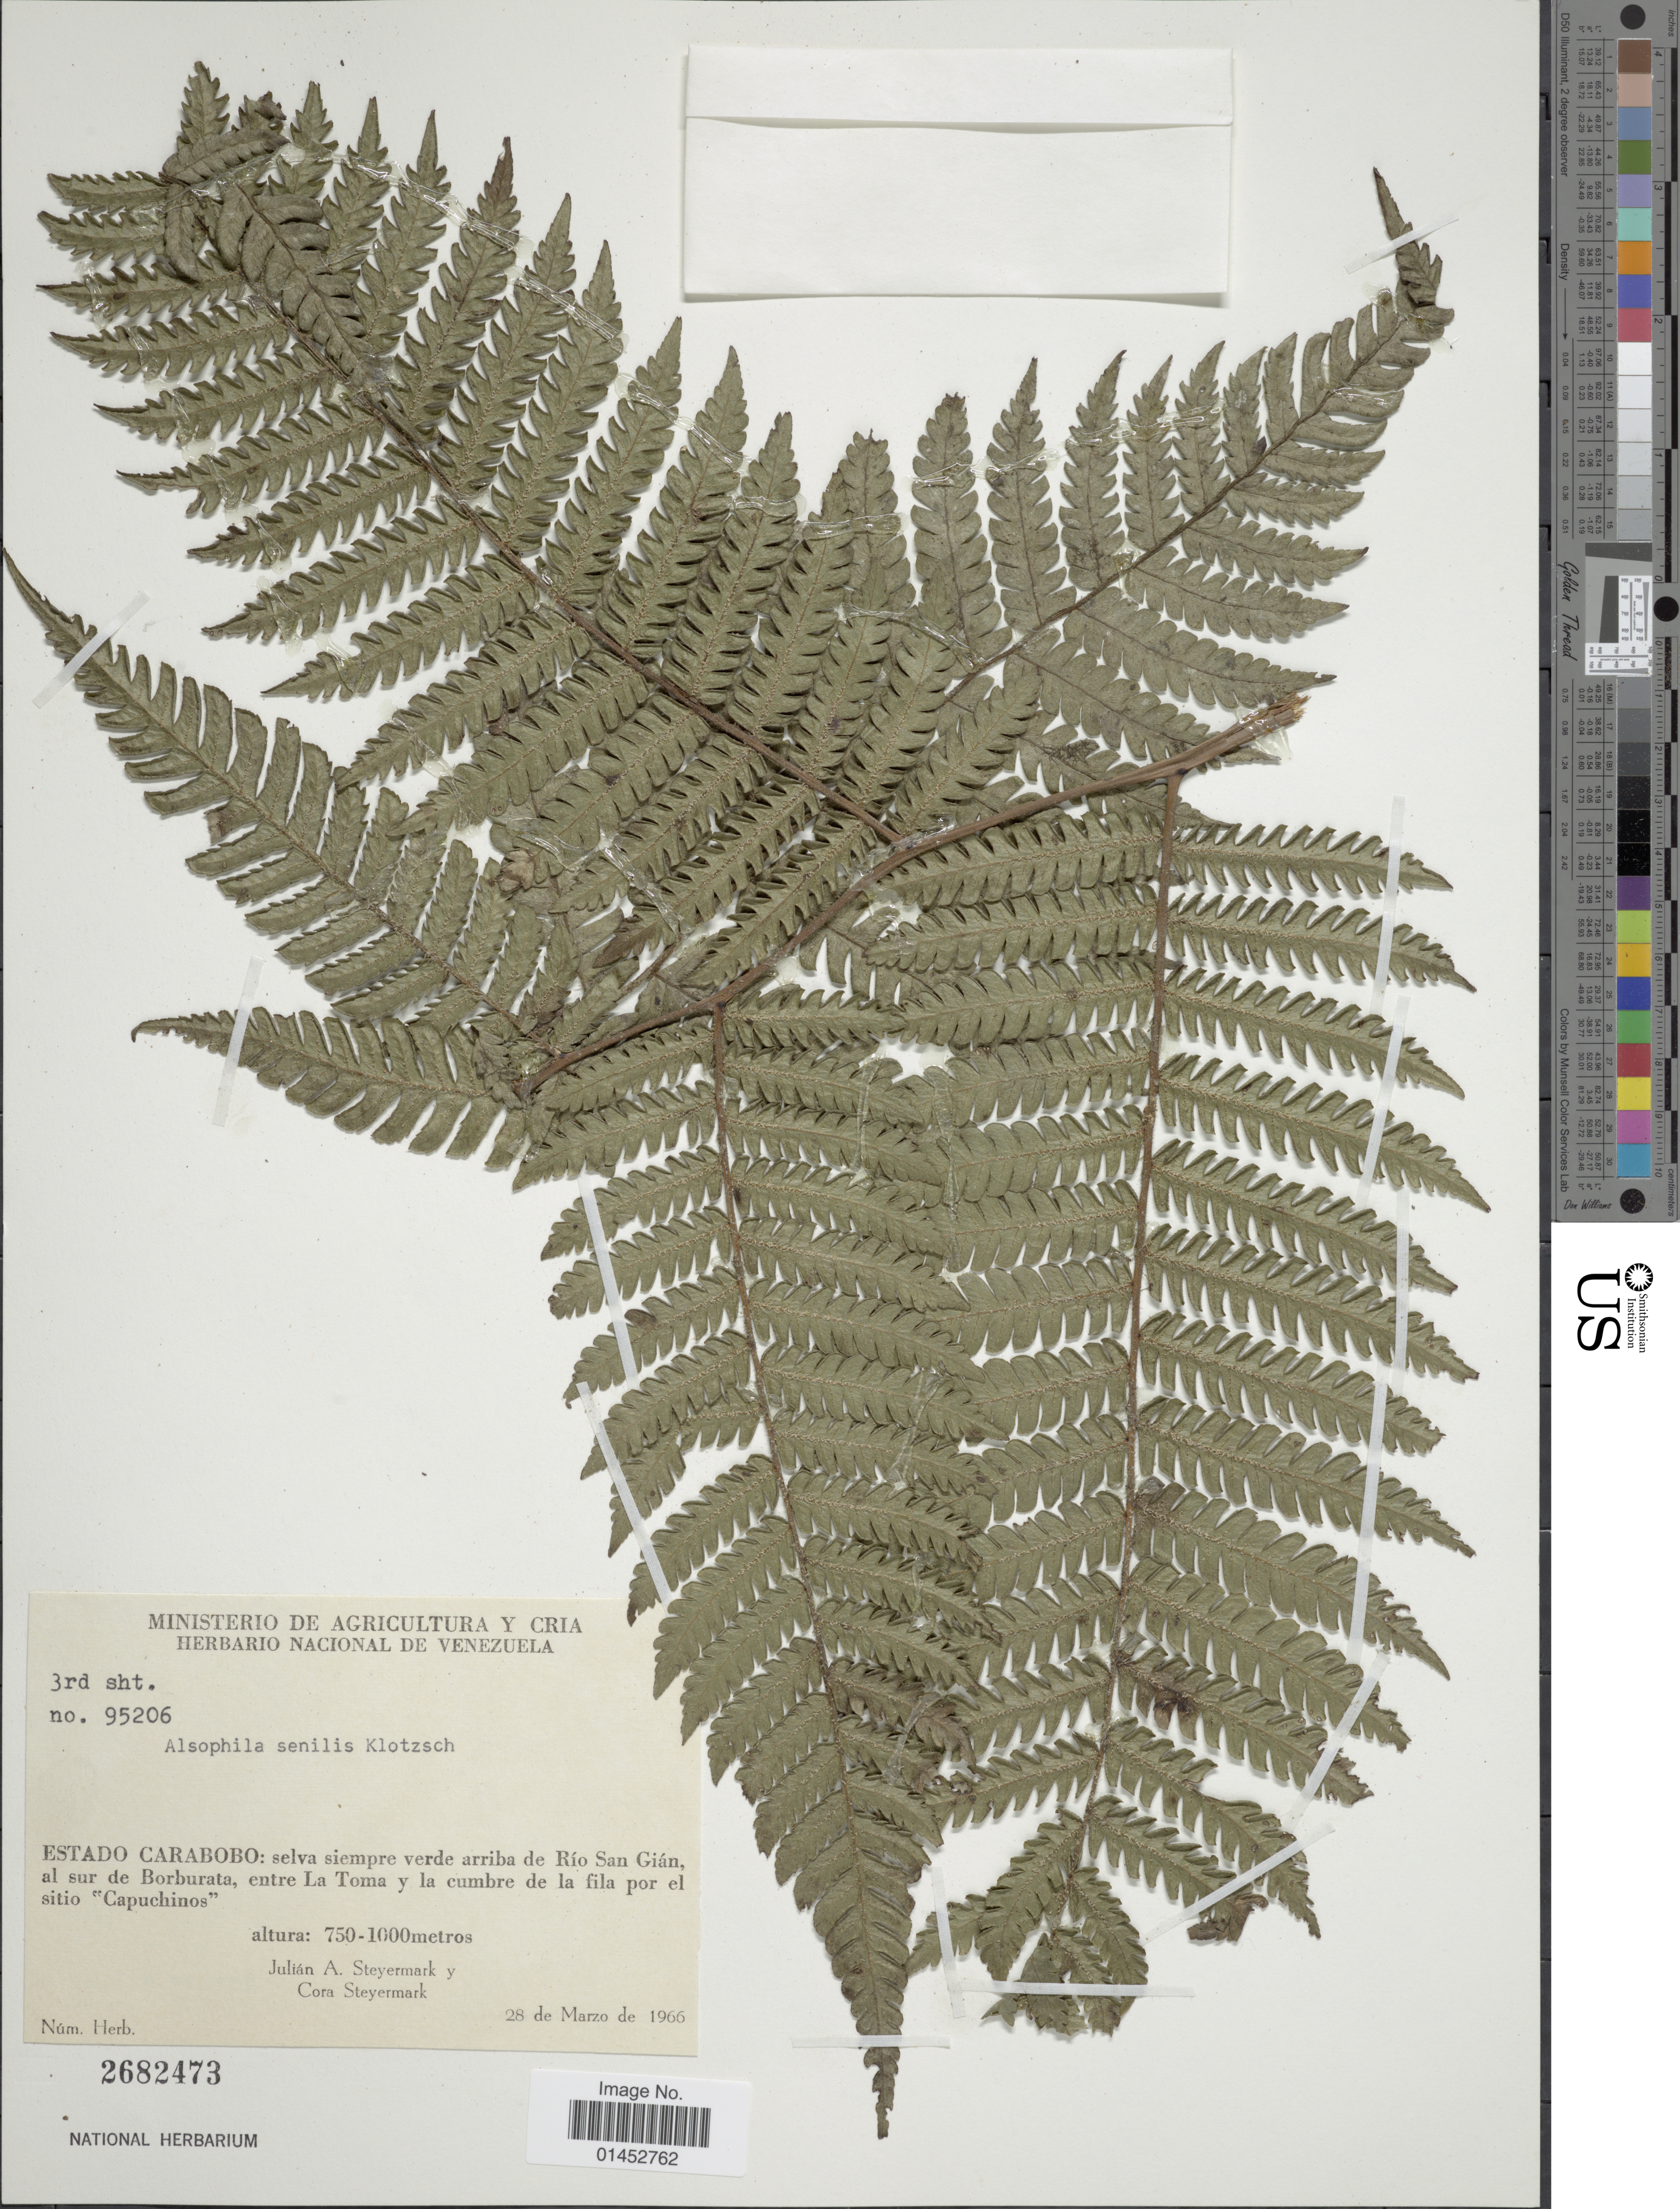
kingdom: Plantae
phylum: Tracheophyta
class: Polypodiopsida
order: Cyatheales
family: Cyatheaceae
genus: Cyathea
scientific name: Cyathea senilis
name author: (Klotzsch) Domin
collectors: J. Steyermark & C. Steyermark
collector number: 95206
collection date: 1966-03-28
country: Venezuela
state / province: Carabobo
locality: Selva siempre verde arriba de Río San Gián, al sur de Borburata, entre La Toma y la cumbre de la fila por el sitio 'Capuchinos'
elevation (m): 750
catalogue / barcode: US 2682473